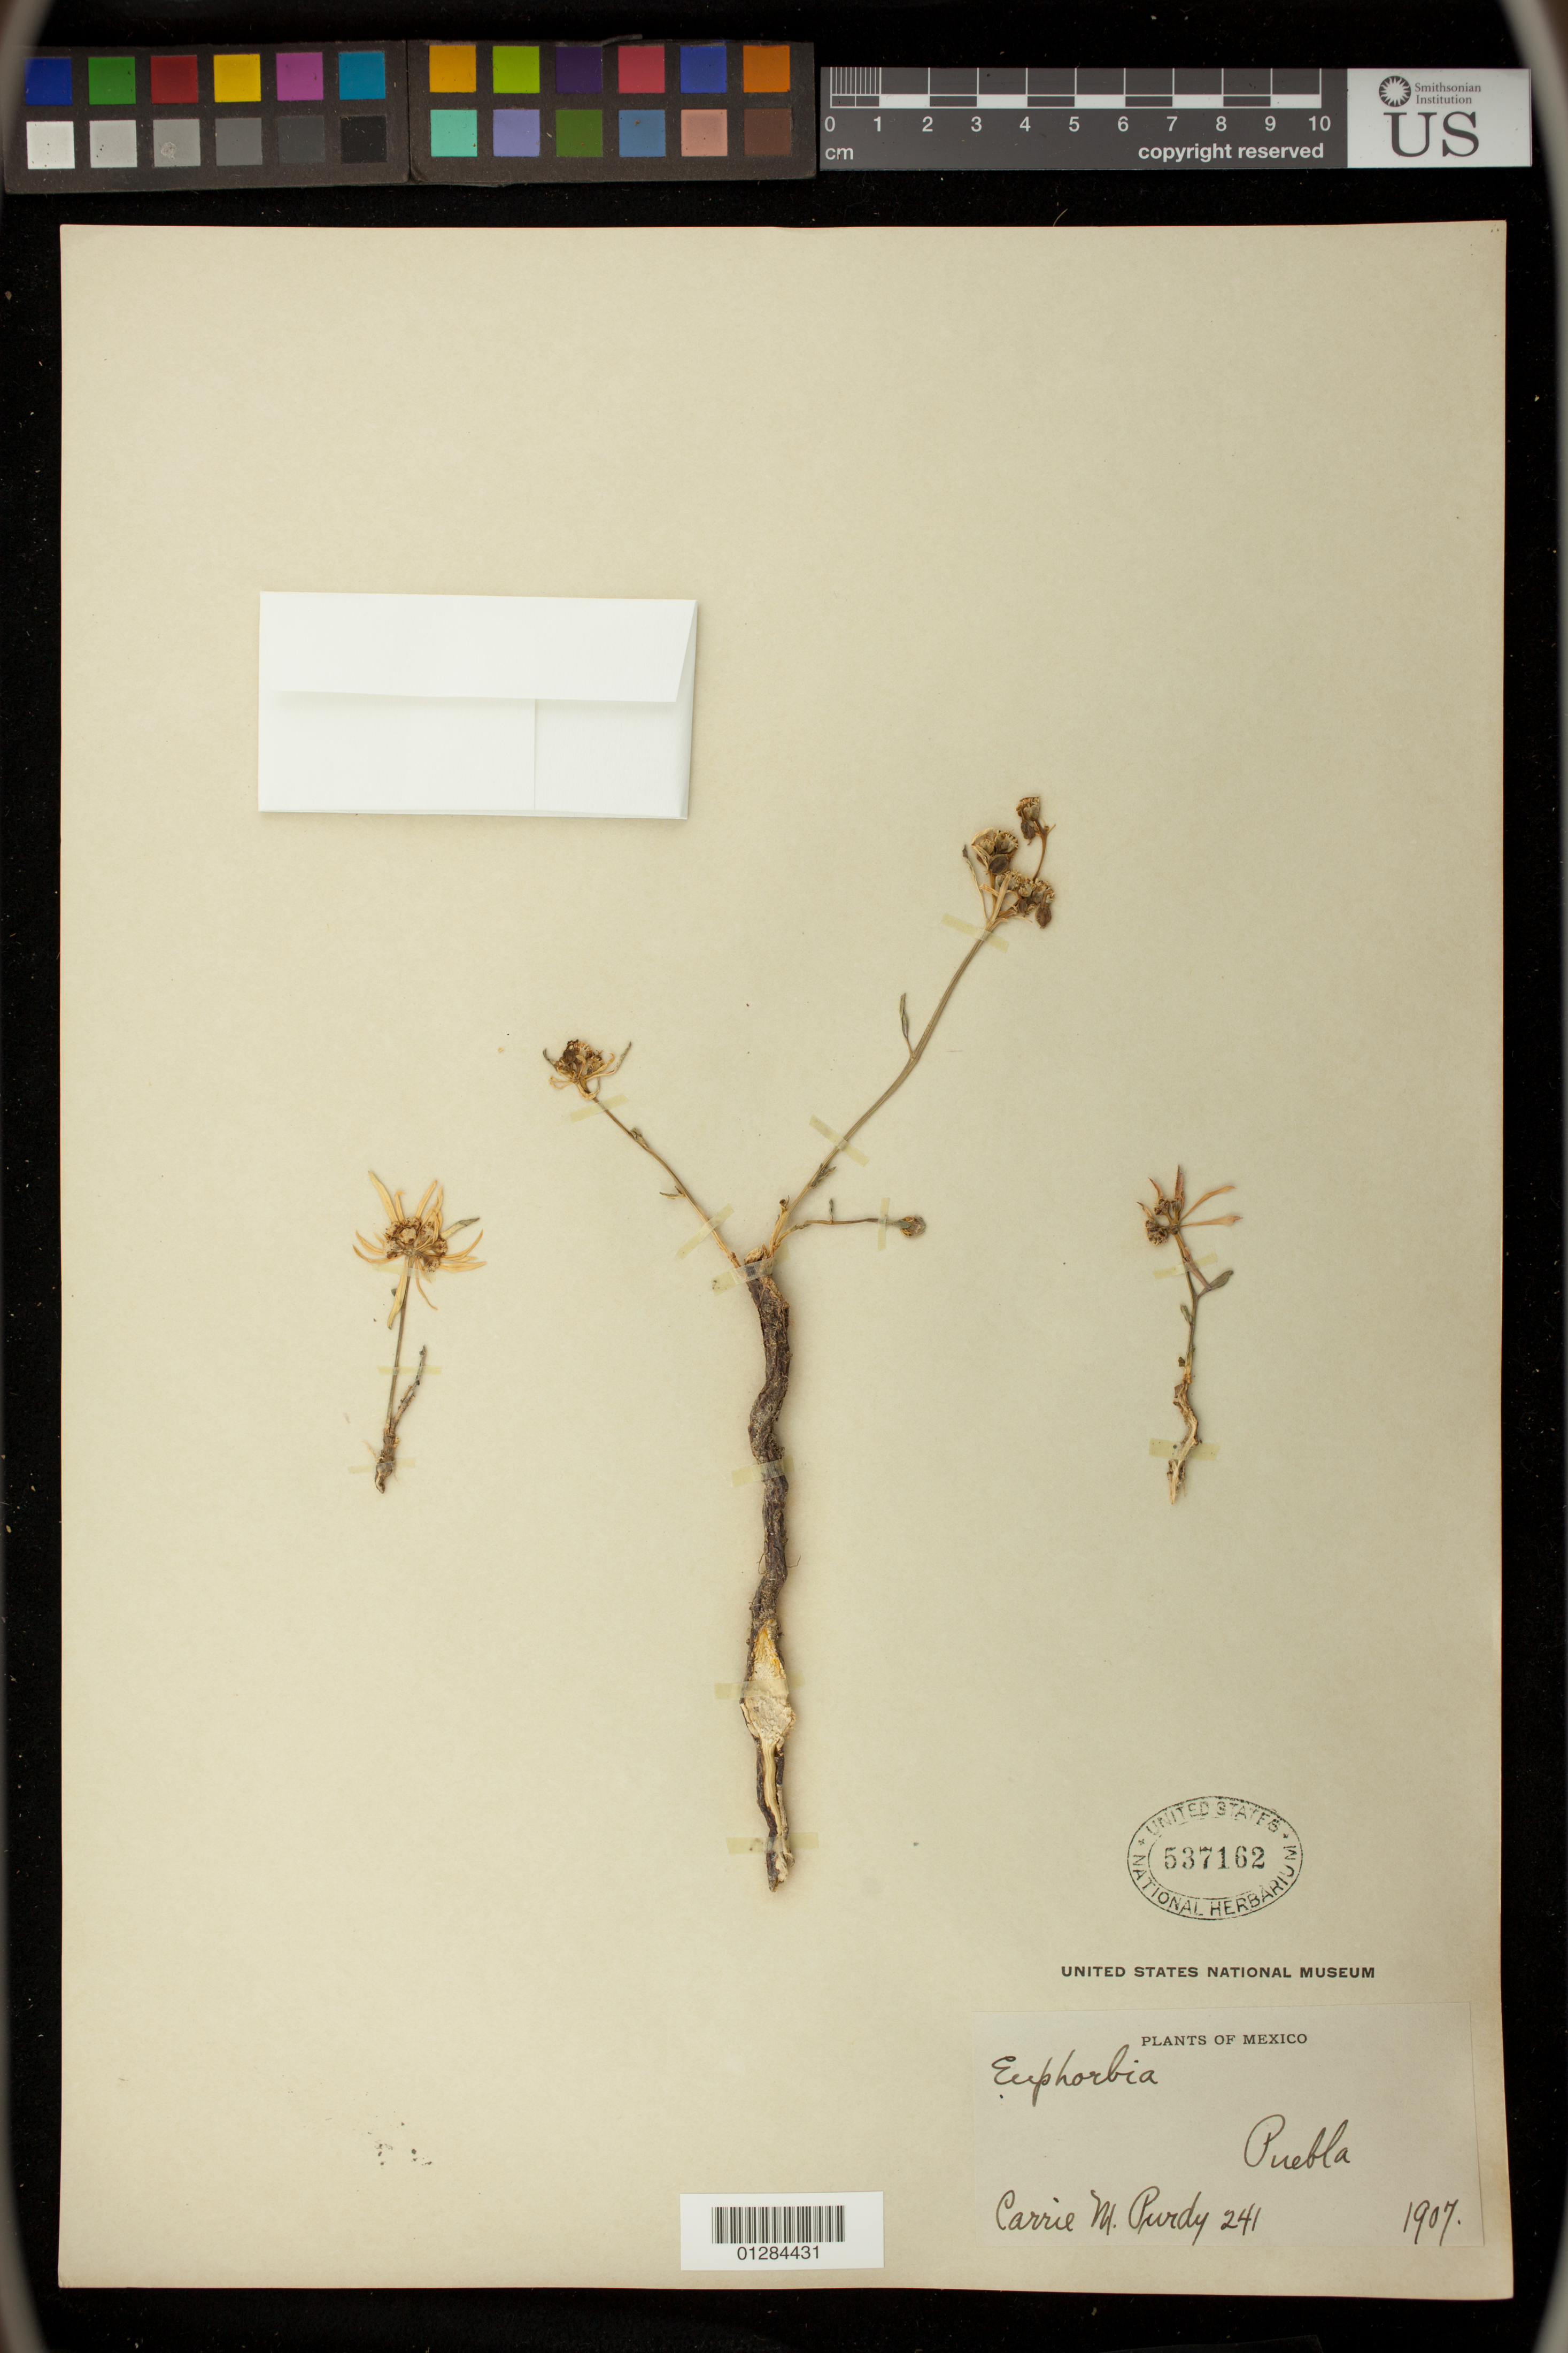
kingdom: Plantae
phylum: Tracheophyta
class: Magnoliopsida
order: Malpighiales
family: Euphorbiaceae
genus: Euphorbia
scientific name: Euphorbia radians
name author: Benth.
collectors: C. M. Purdy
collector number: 241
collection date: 1907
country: Mexico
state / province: Puebla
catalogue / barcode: US 537162